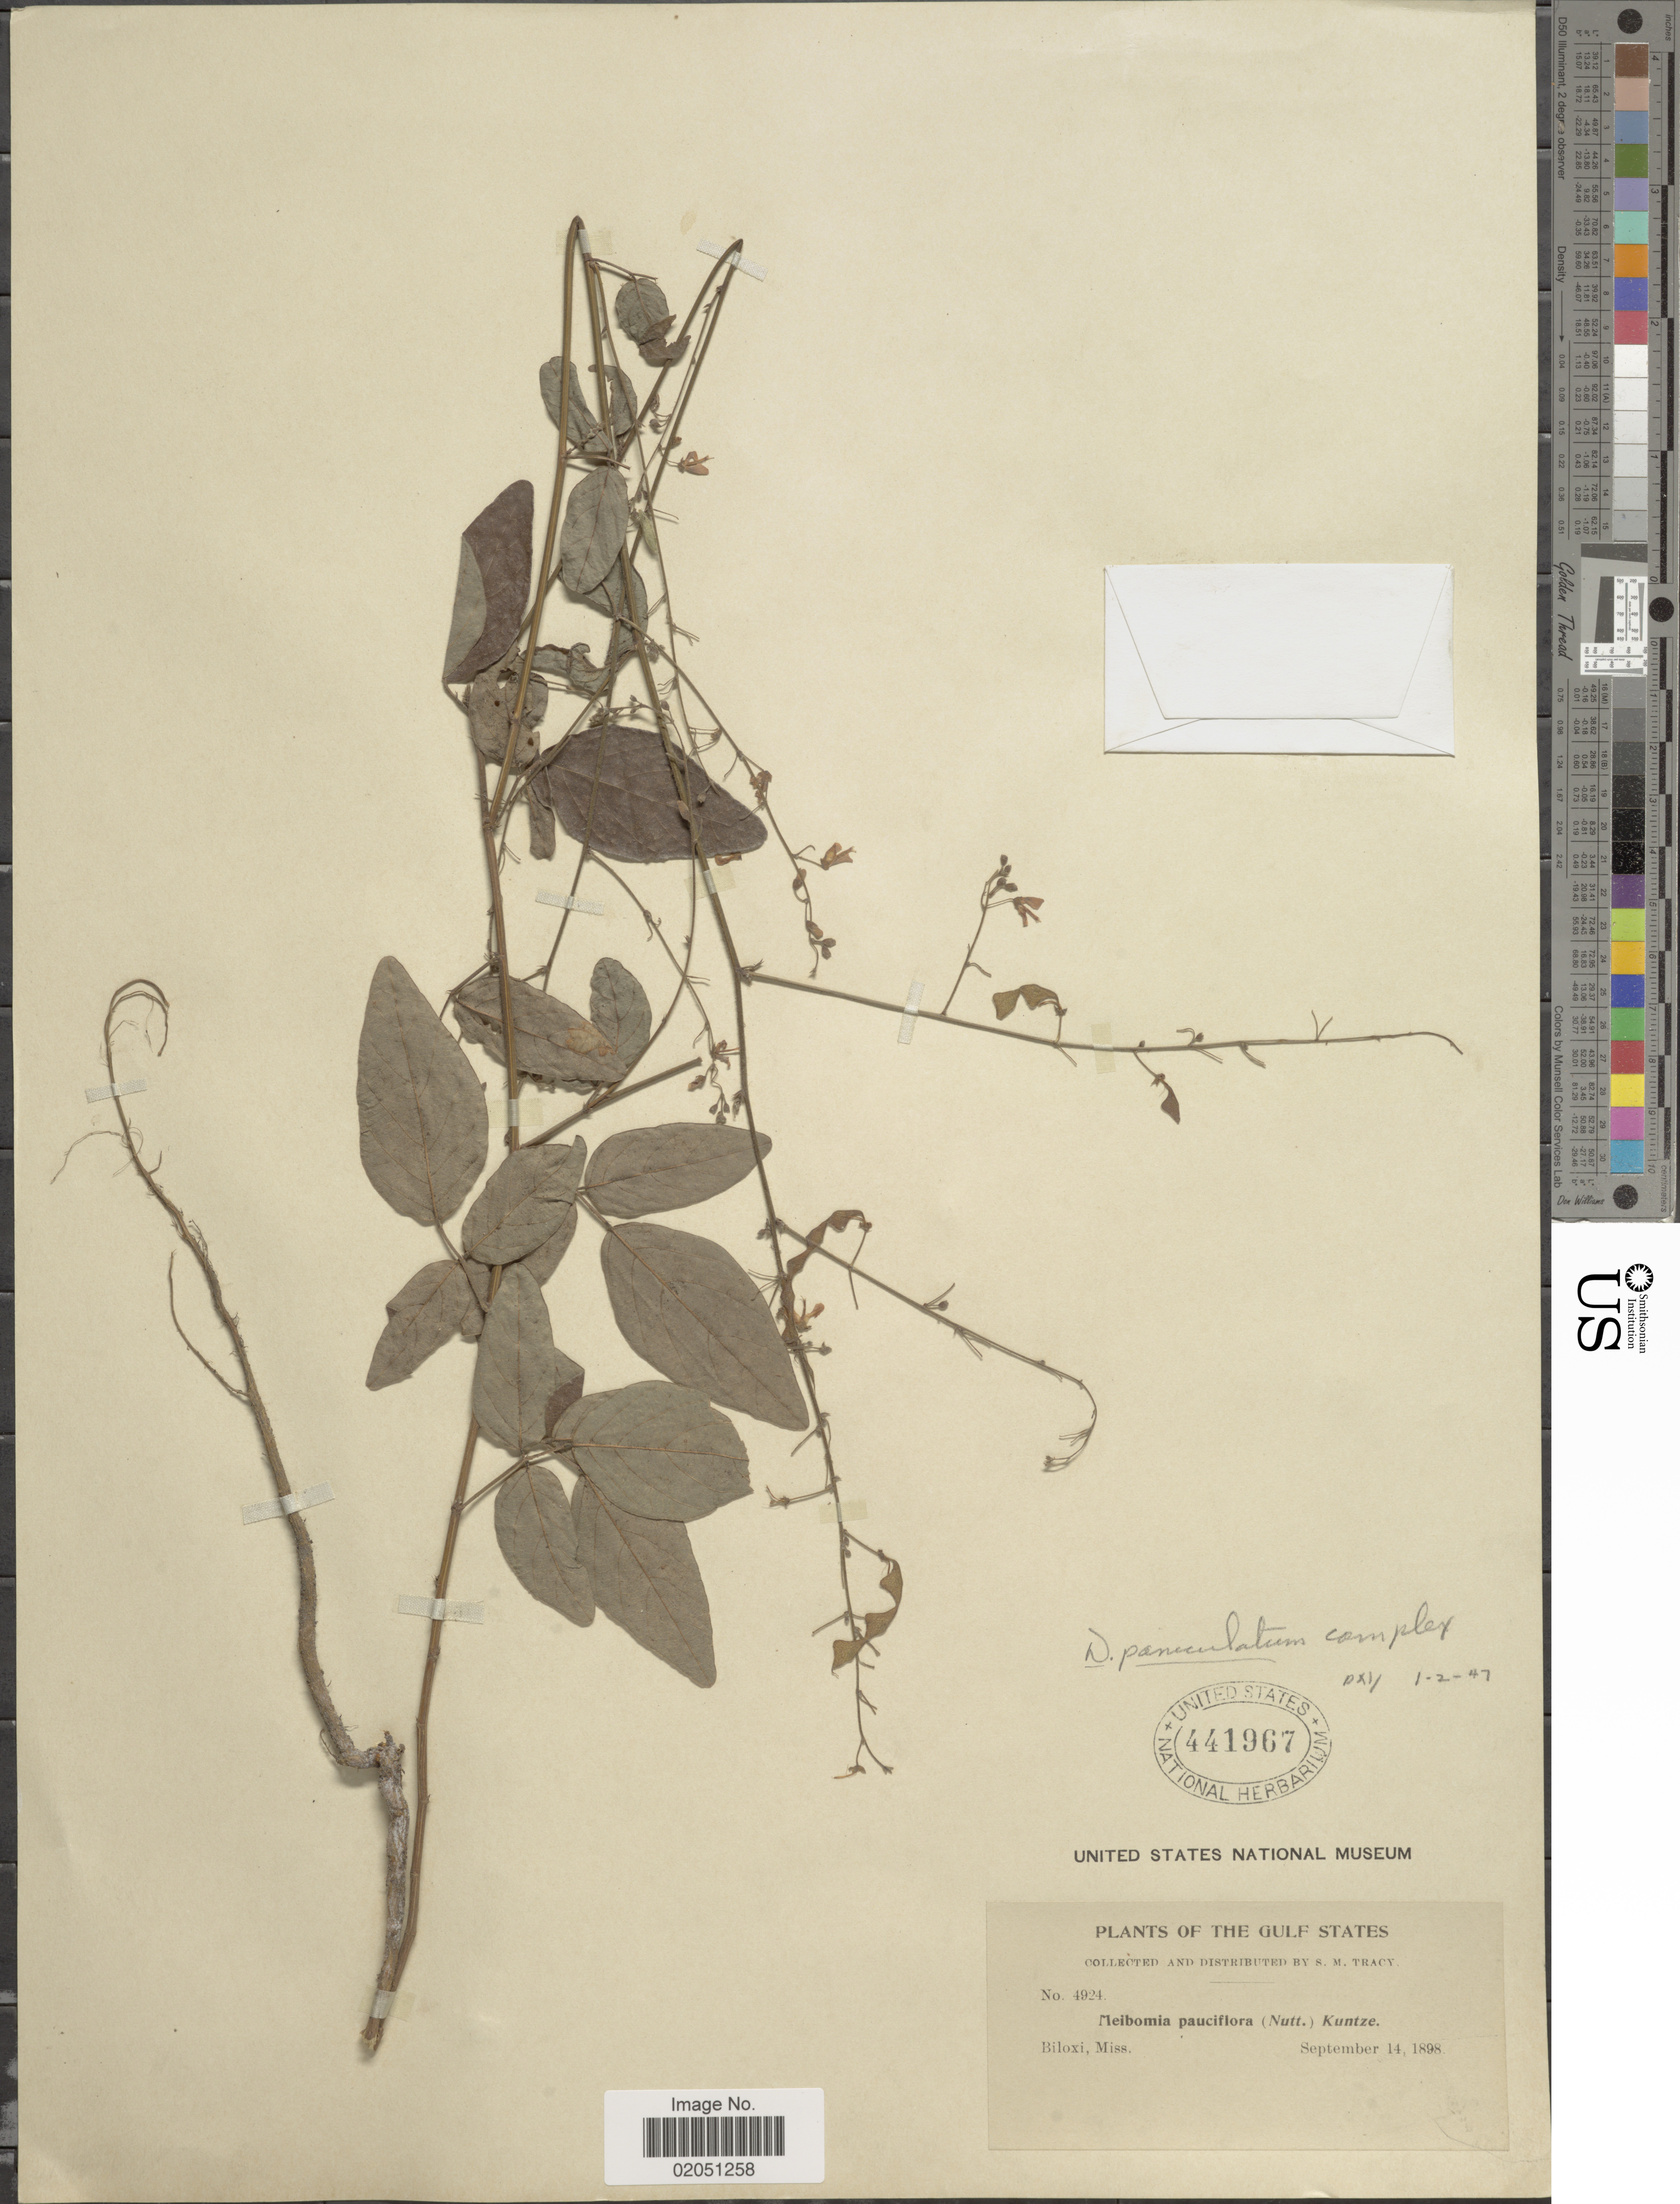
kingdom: Plantae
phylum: Tracheophyta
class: Magnoliopsida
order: Fabales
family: Fabaceae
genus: Desmodium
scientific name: Desmodium paniculatum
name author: (L.) DC.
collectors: S. M. Tracy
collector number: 4924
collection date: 1898-09-14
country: United States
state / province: Mississippi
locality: The Gulf States, Biloxi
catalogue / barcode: US 441967